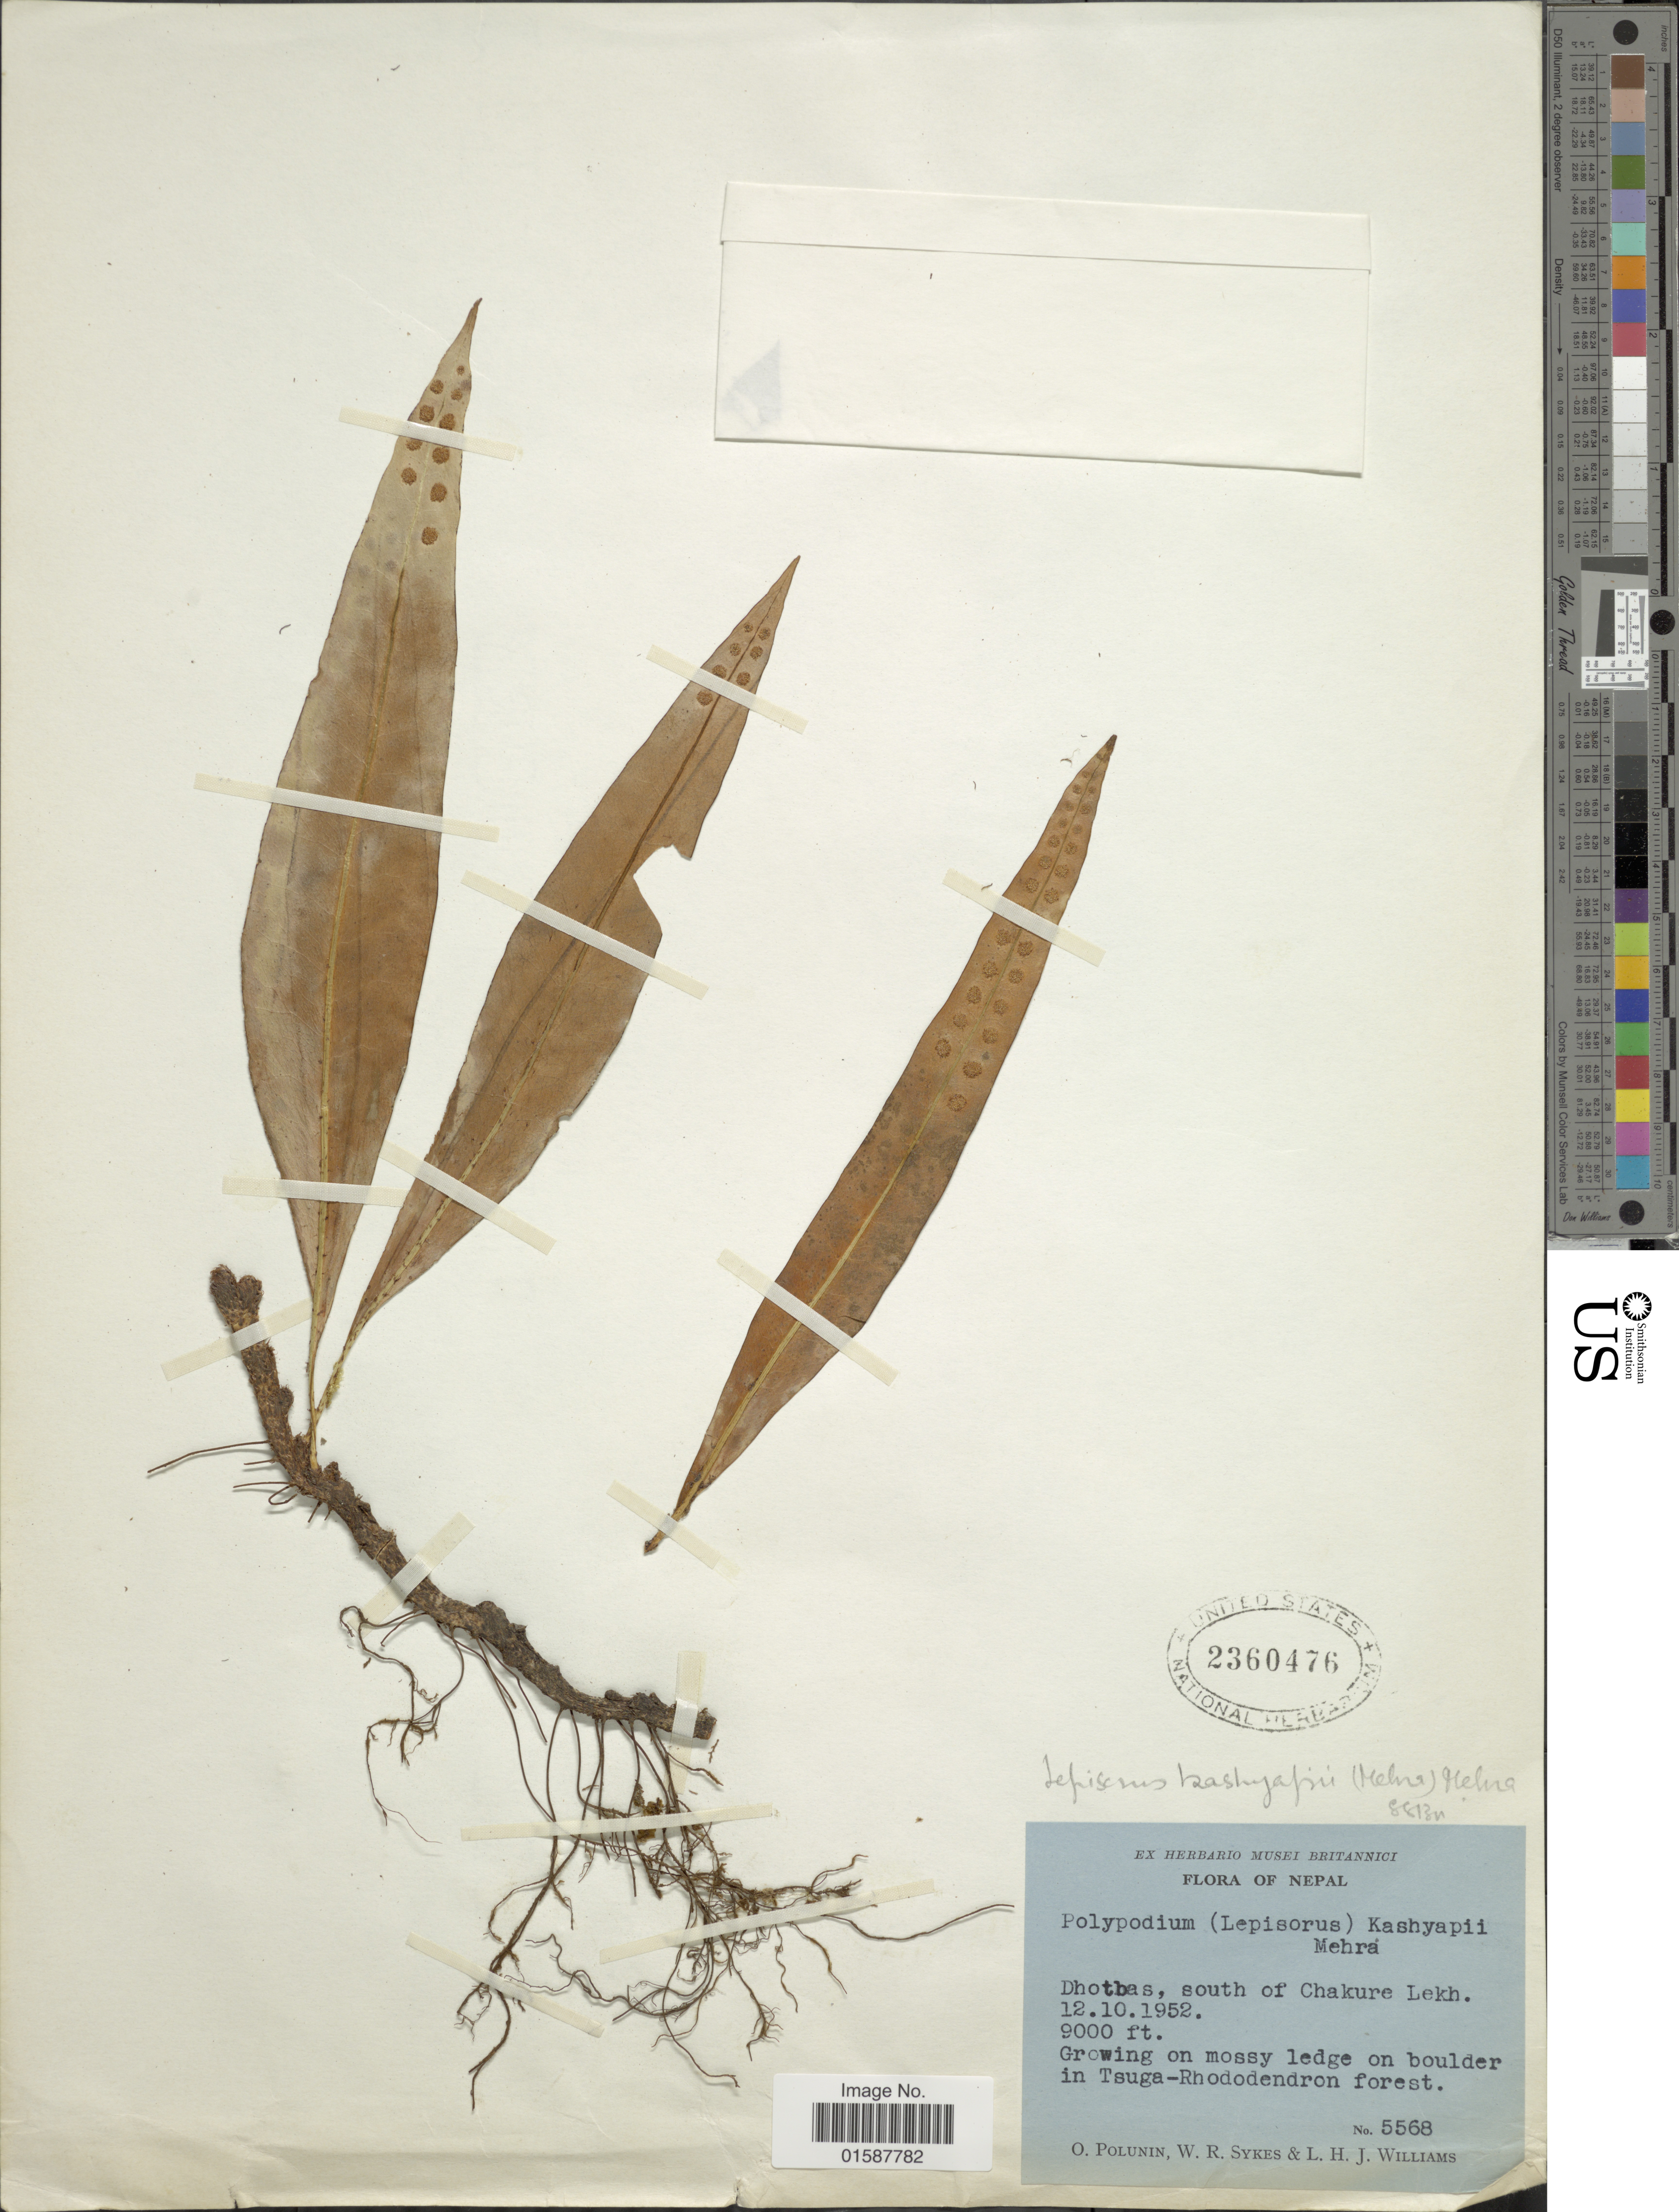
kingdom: Plantae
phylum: Tracheophyta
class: Polypodiopsida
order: Polypodiales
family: Polypodiaceae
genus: Lepisorus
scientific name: Lepisorus kashyapii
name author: (Mehra) Mehra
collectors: O. V. Polunin, W. R. Sykes & L. H. J. Williams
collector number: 5568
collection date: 1952-10-12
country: Nepal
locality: Nepal, Dhotbas, South of Chakure Lekh.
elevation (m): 2743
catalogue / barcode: US 2360476